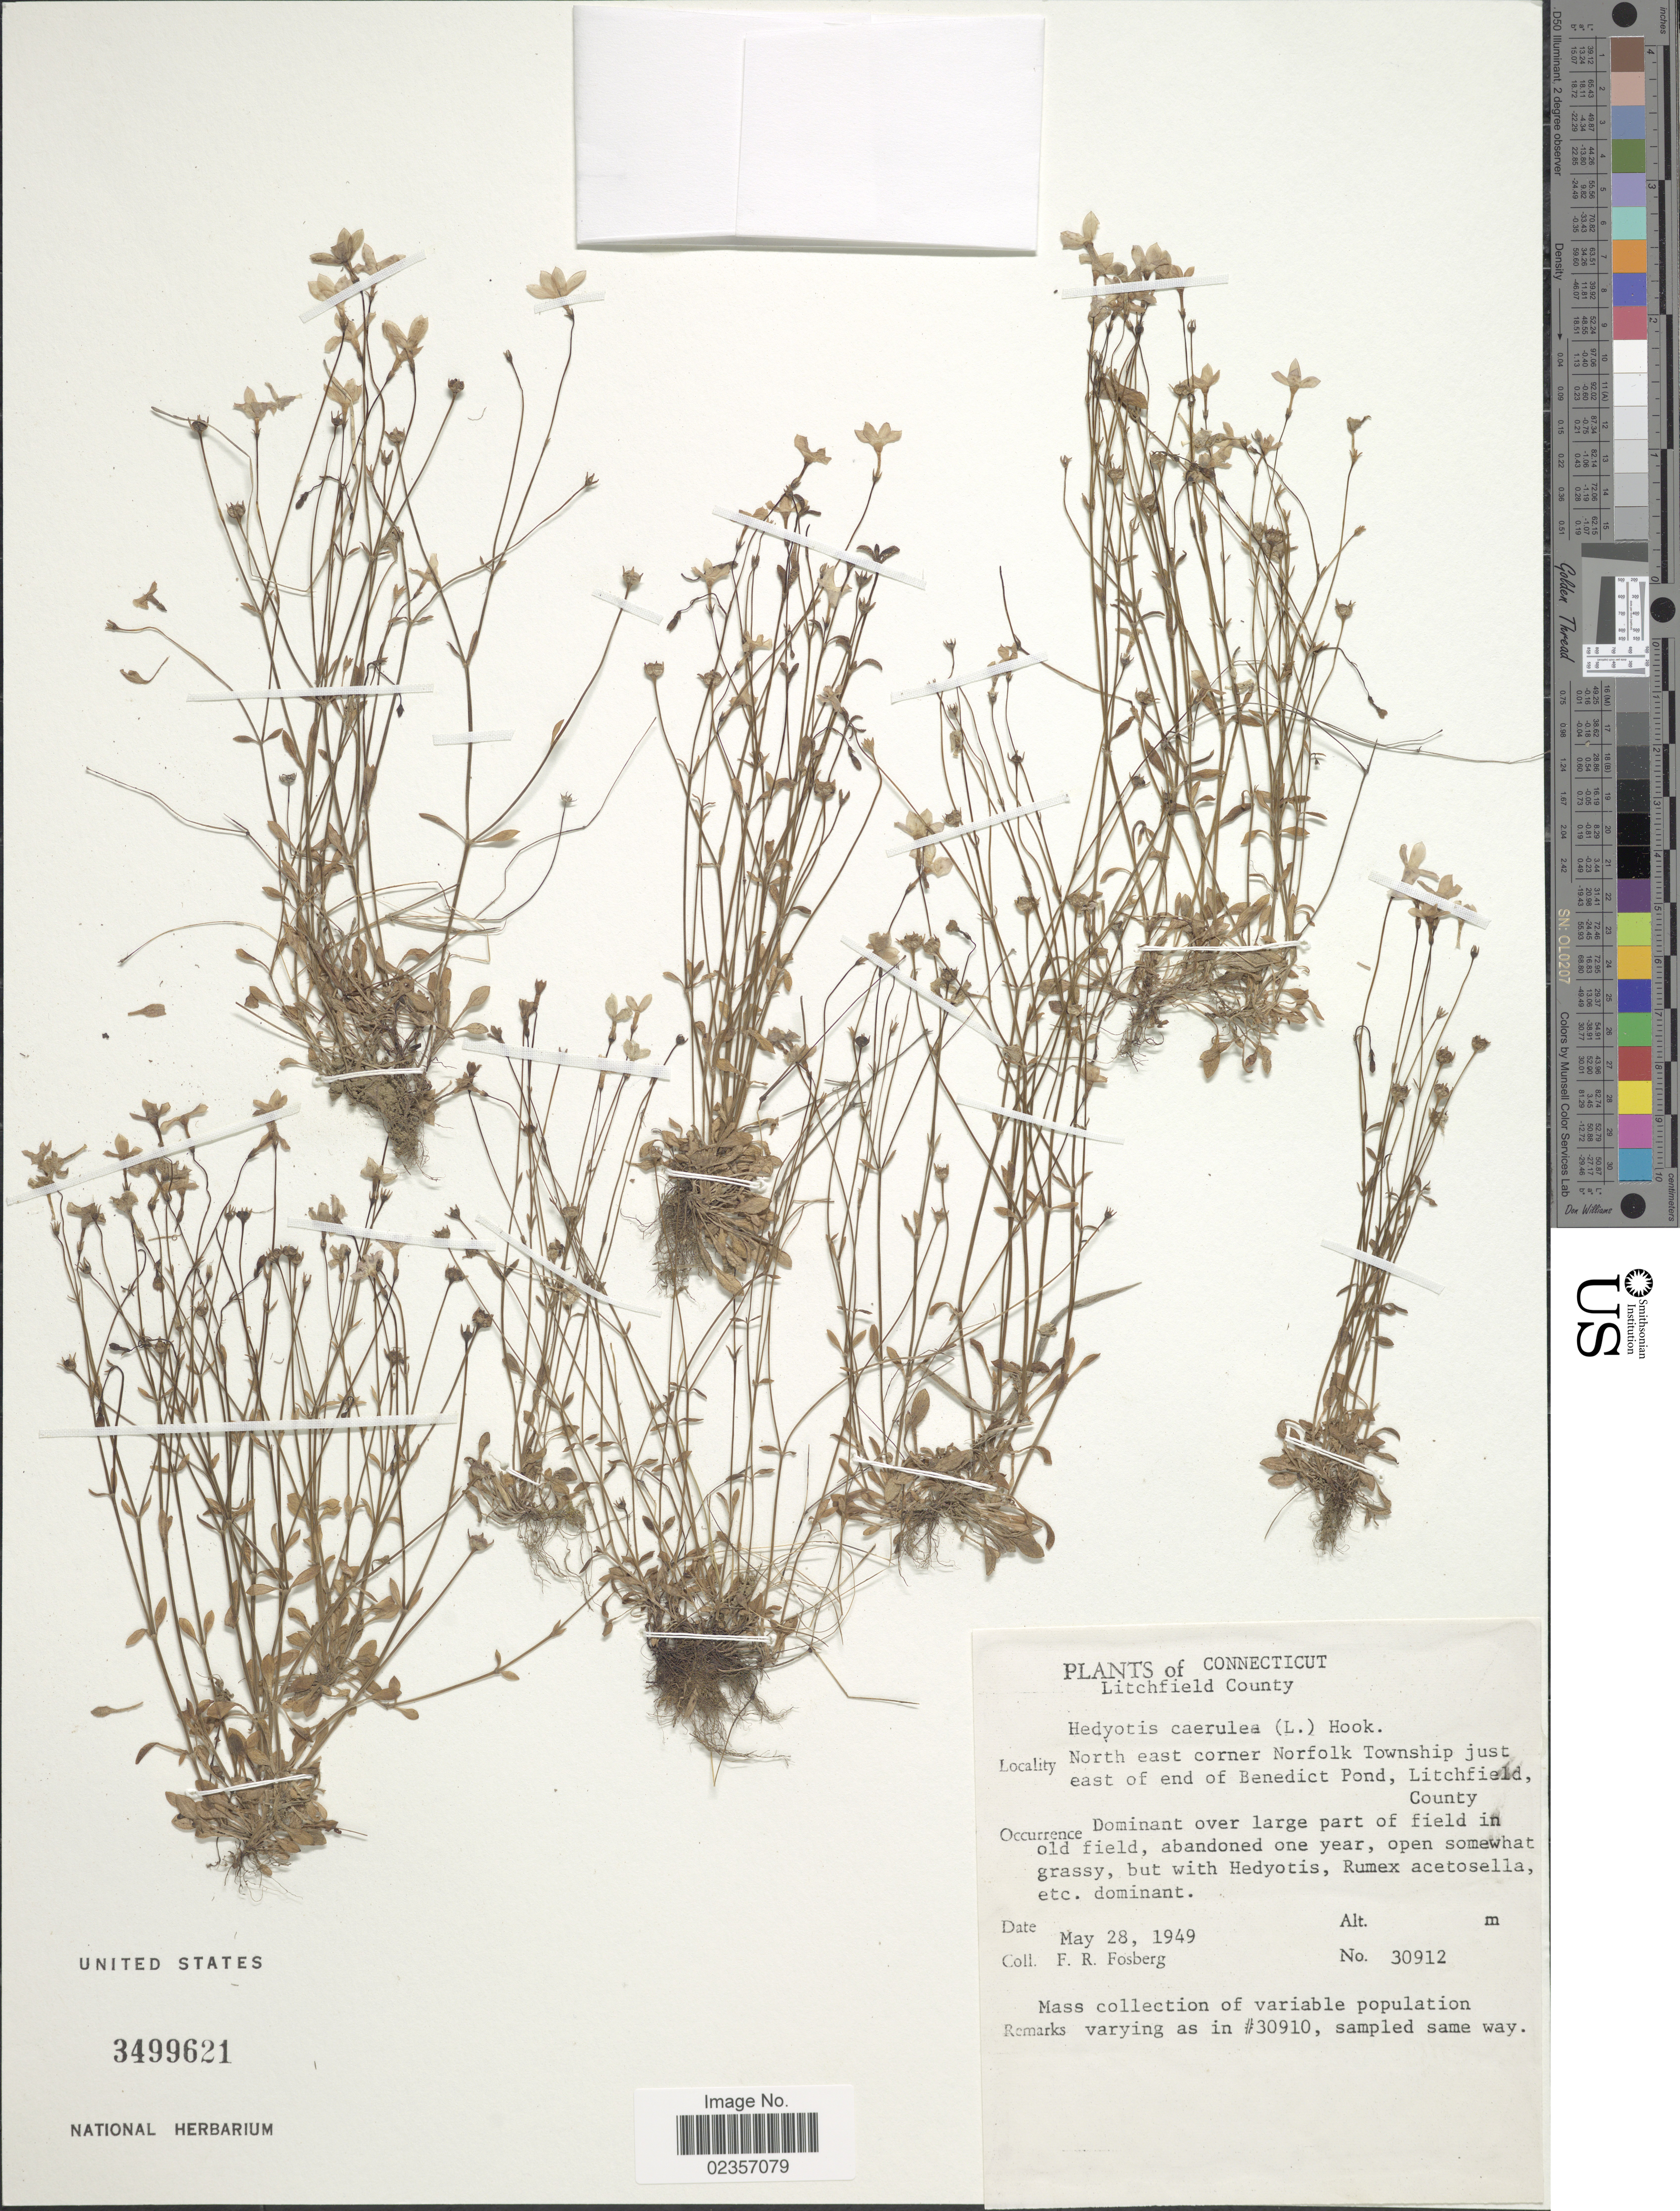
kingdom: Plantae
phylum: Tracheophyta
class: Magnoliopsida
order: Gentianales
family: Rubiaceae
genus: Houstonia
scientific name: Houstonia caerulea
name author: L.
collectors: F. R. Fosberg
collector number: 30912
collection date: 1949-05-28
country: United States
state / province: Connecticut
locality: Litchfield County, North east corner Norfolk Township just east of end of Benedict Pond, Litchfield County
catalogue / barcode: US 3499621